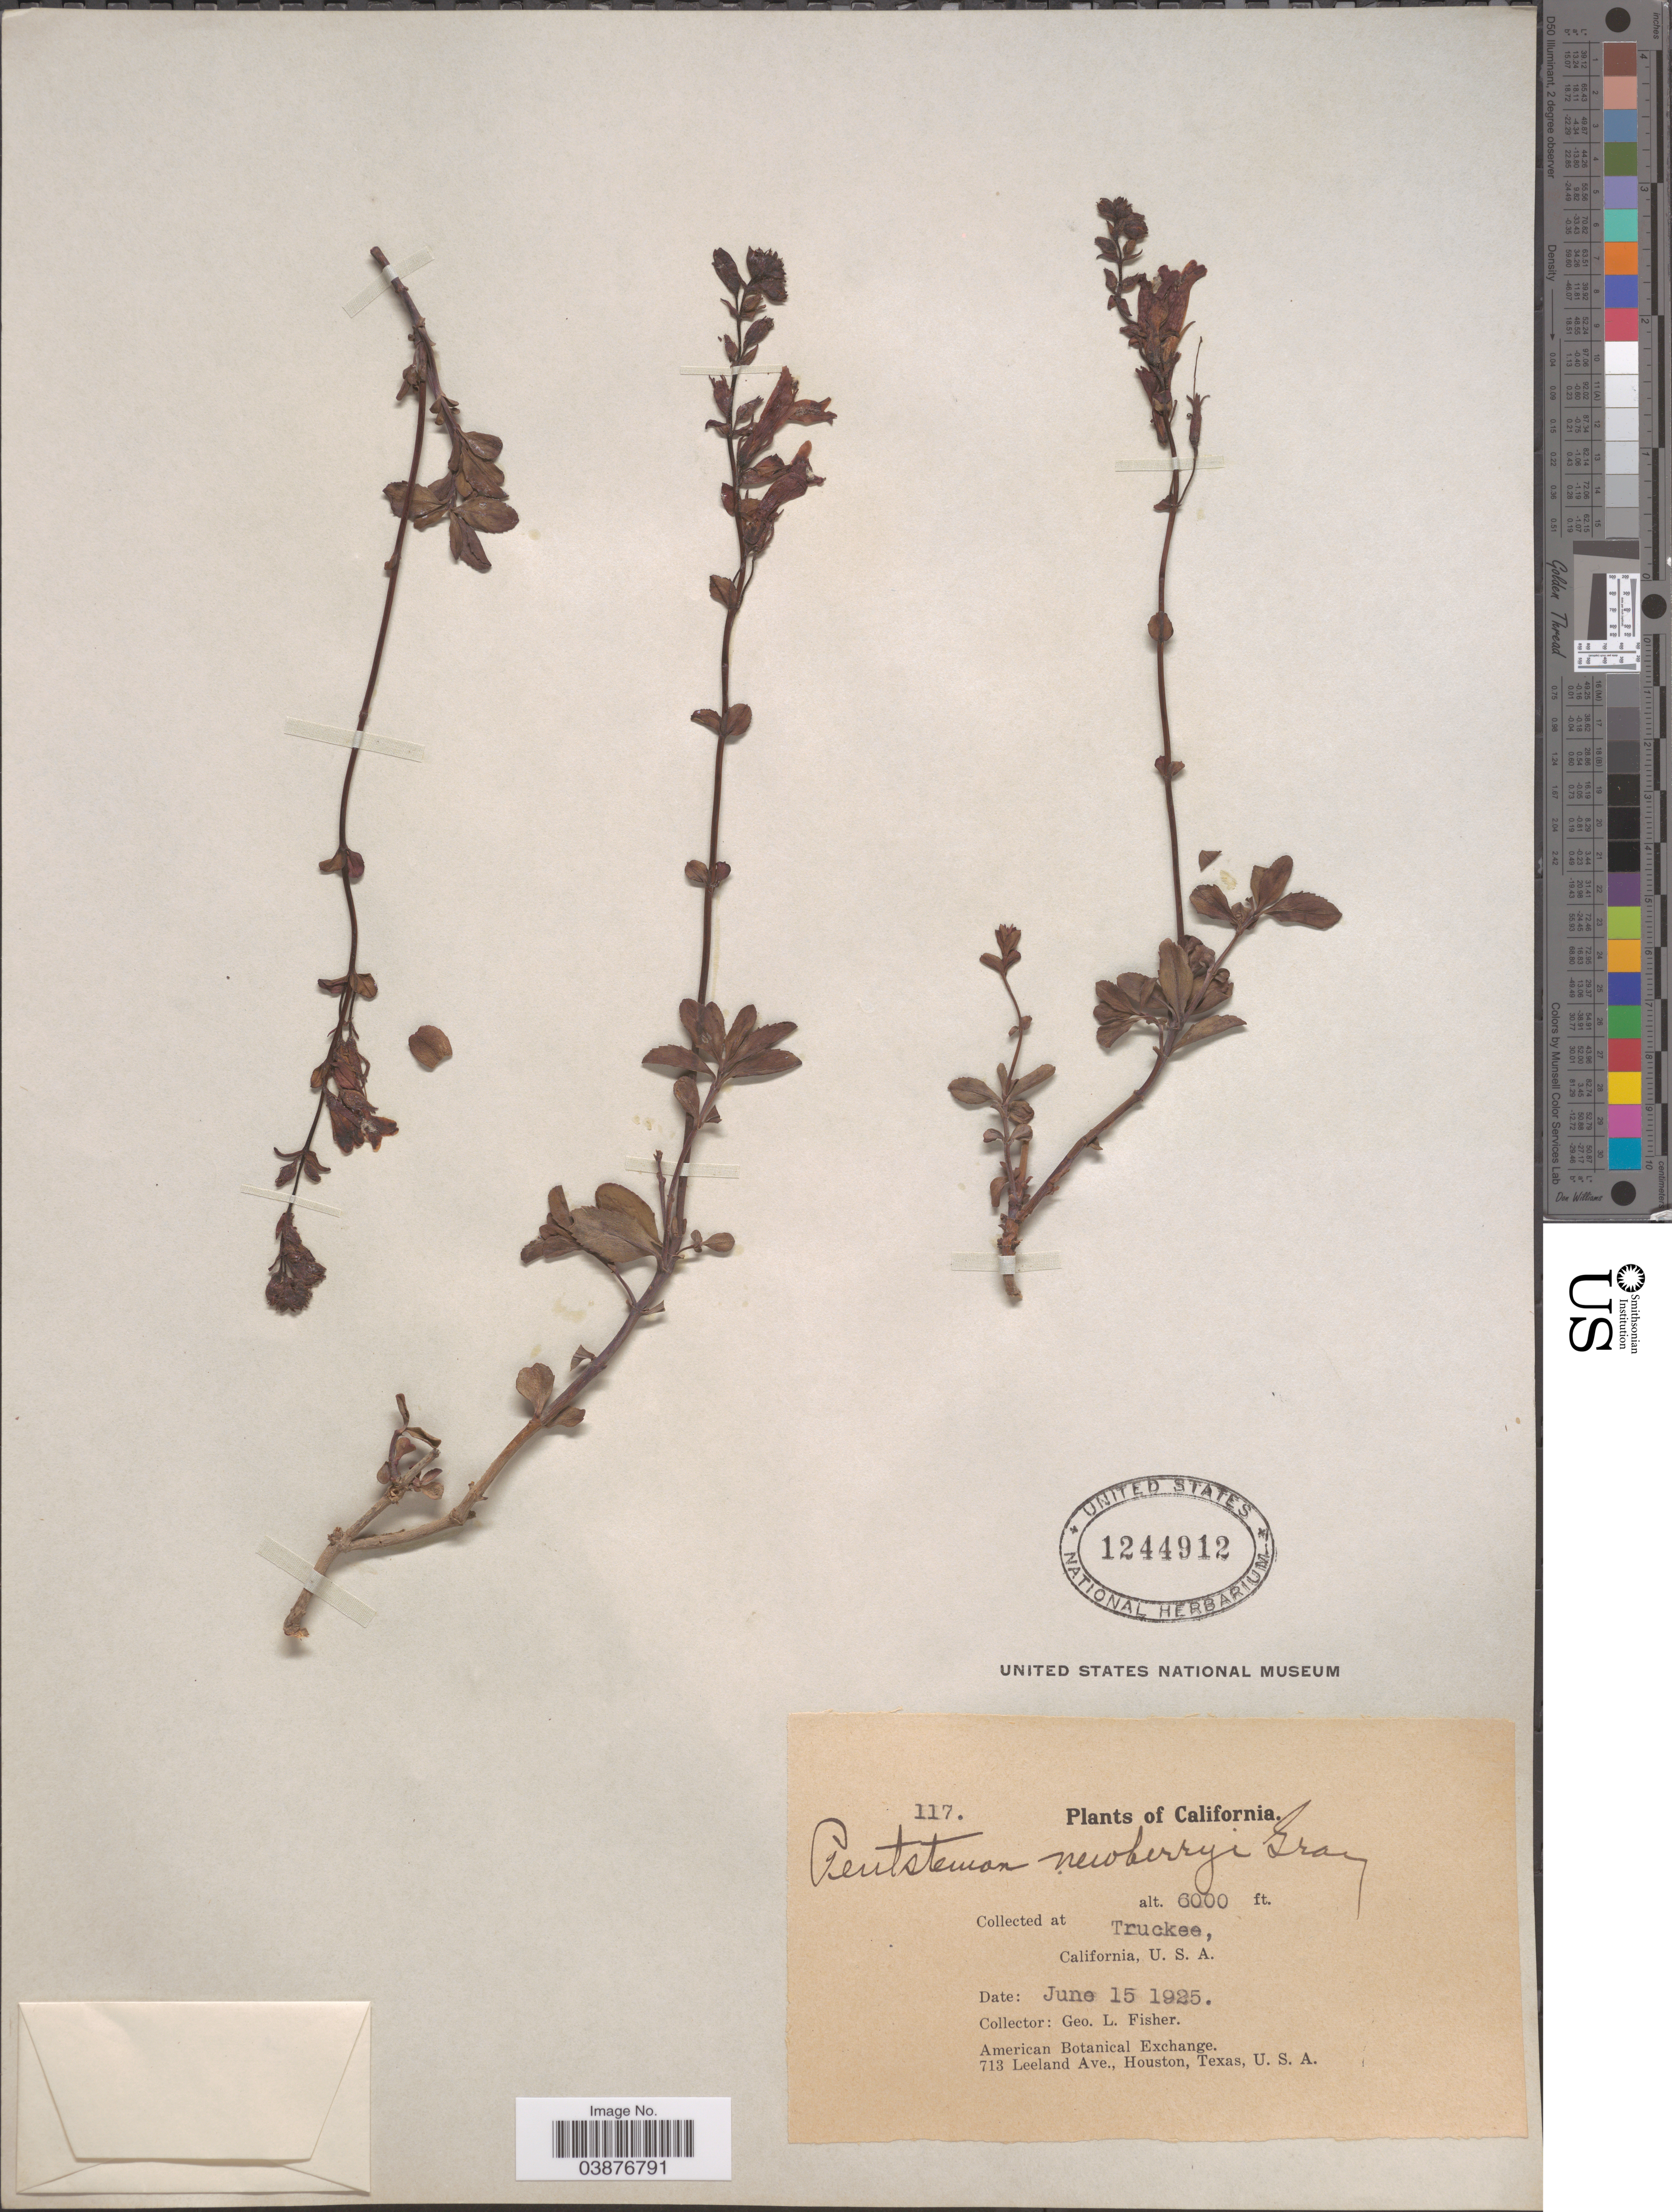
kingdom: Plantae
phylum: Tracheophyta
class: Magnoliopsida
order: Lamiales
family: Plantaginaceae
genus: Penstemon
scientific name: Penstemon newberryi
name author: A. Gray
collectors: G. H. Fisher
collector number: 117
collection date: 1925-06-15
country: United States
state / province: California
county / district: Nevada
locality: Truckee.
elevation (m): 1829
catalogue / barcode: US 1244912